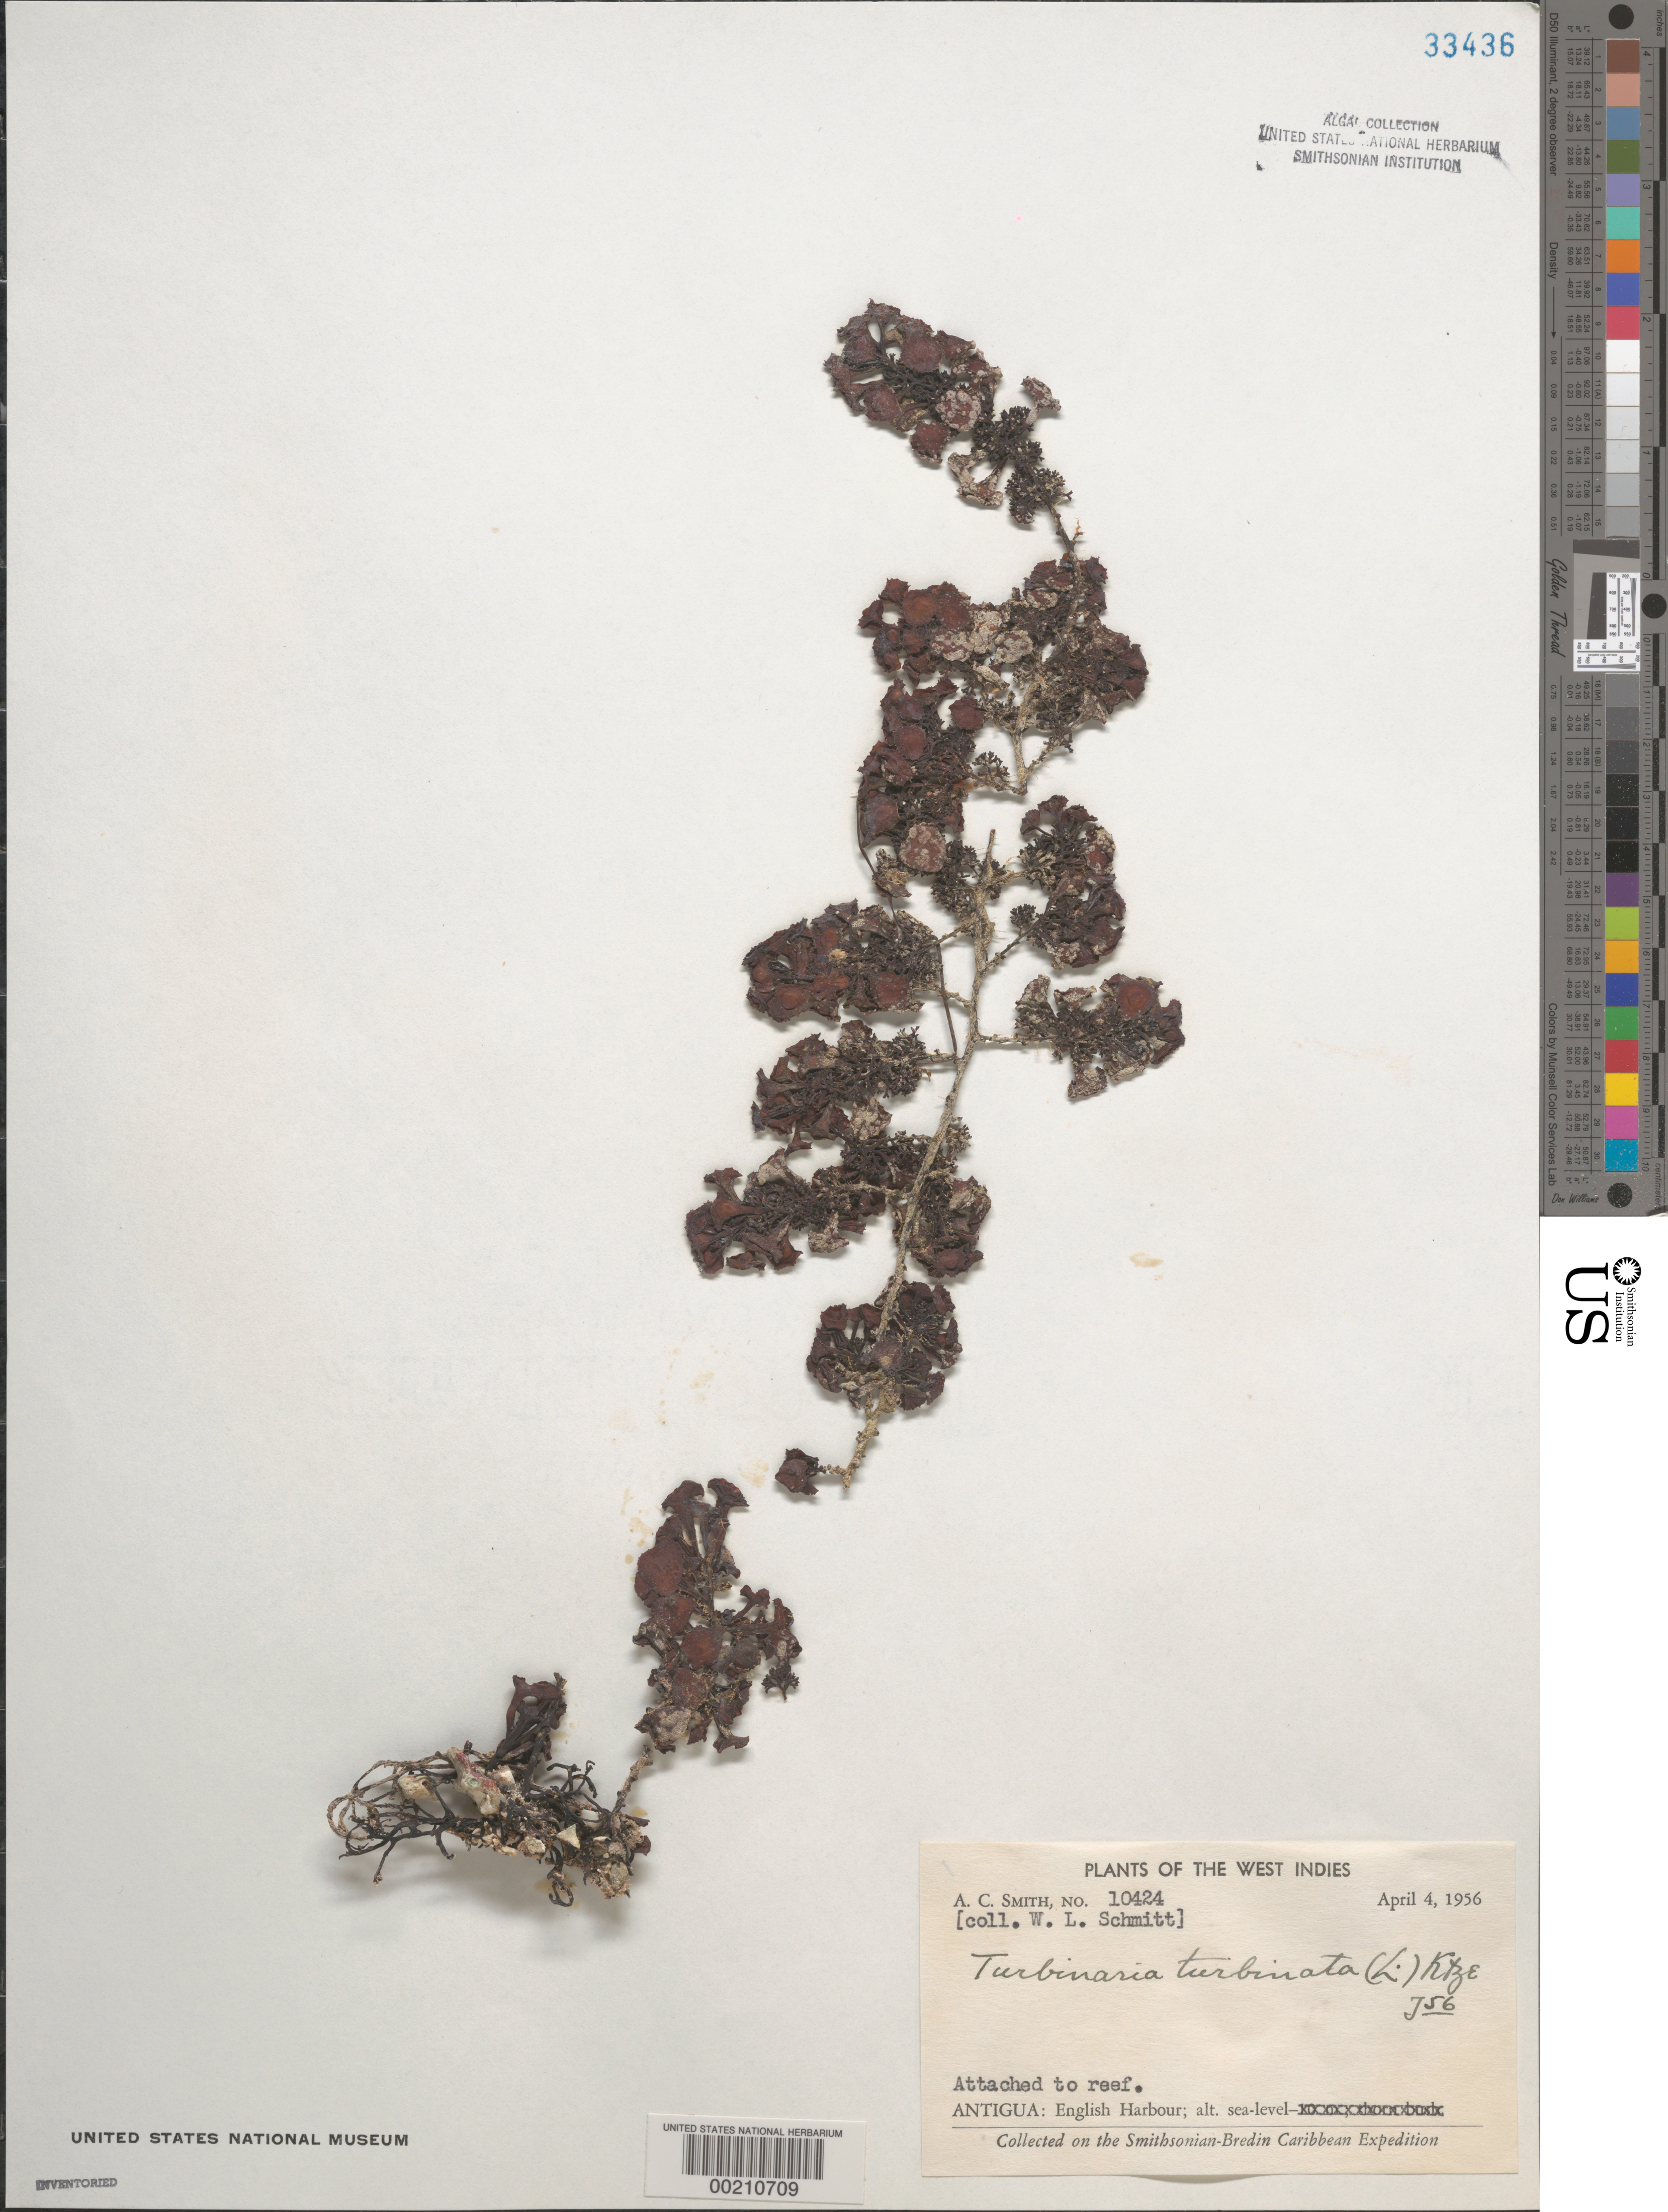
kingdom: Chromista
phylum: Ochrophyta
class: Phaeophyceae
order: Fucales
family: Sargassaceae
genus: Turbinaria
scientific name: Turbinaria turbinata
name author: (L.) Kuntze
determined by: Taylor, William R.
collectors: W. L. Schmitt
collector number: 10424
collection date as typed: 04 Apr 1956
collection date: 1956-04-04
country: Antigua and Barbuda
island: Antigua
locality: English Harbor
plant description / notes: Smithsonian-Bredin Caribbean Expedition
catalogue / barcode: US 33436